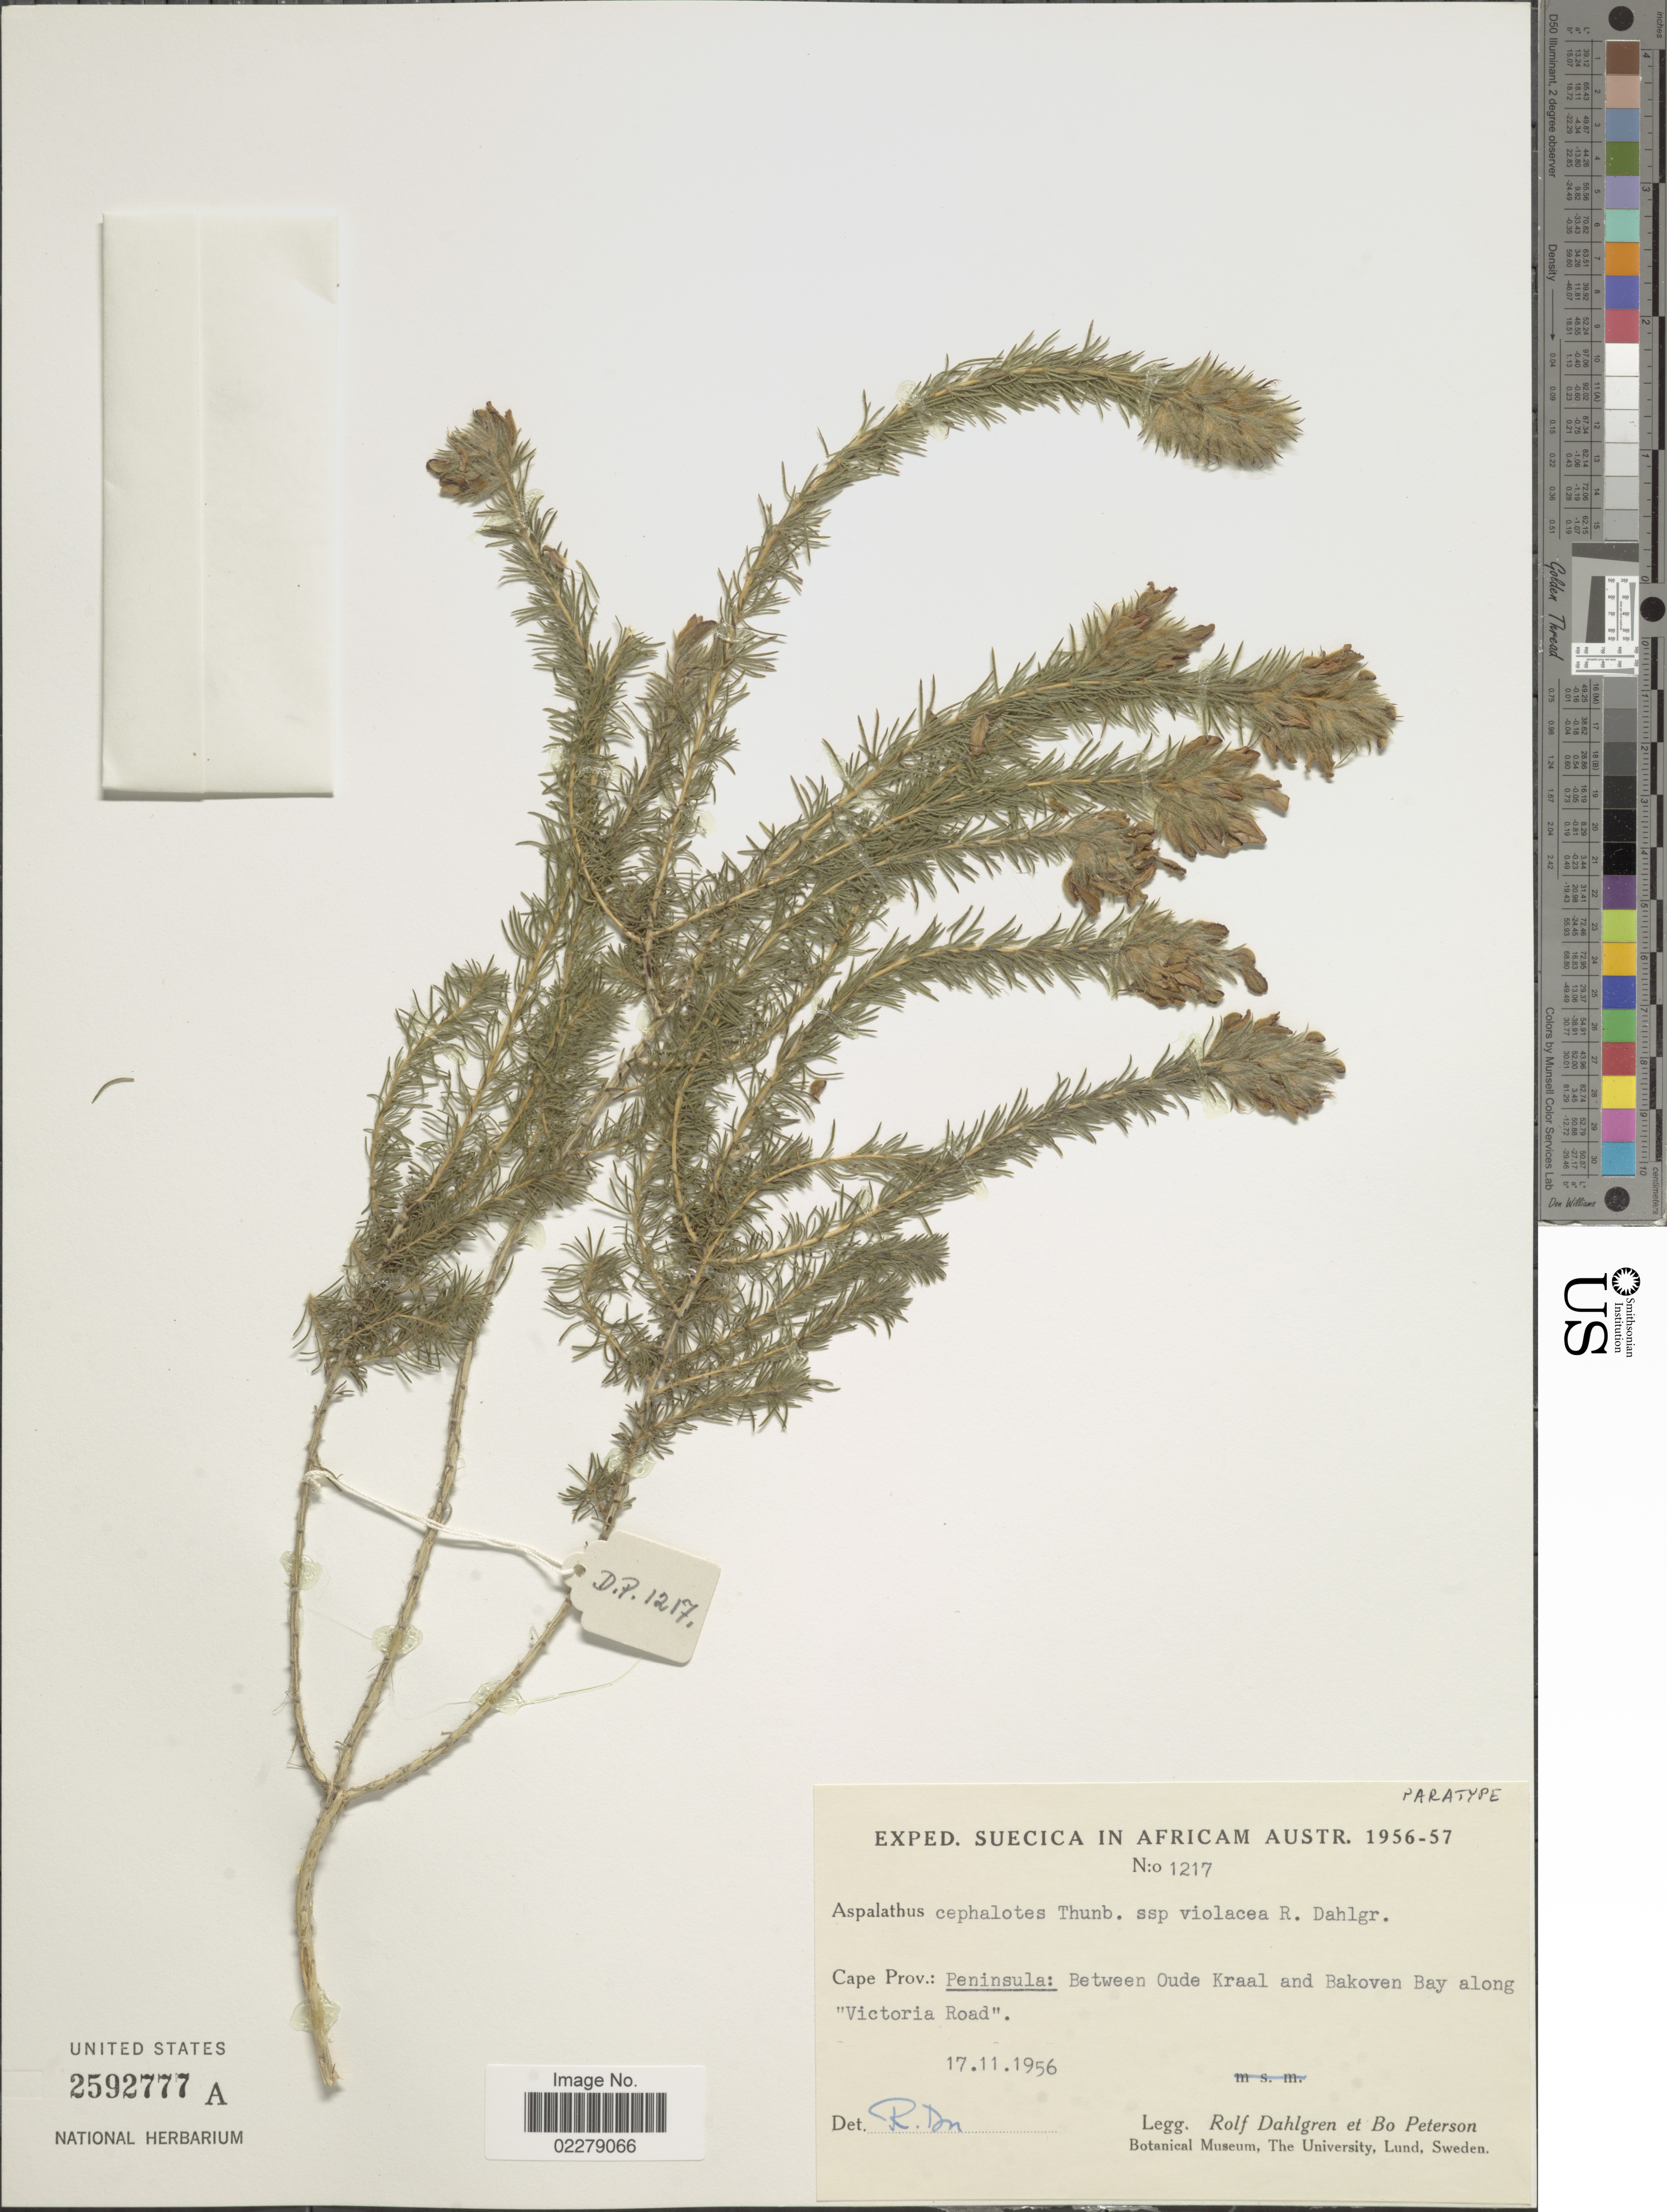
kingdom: Plantae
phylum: Tracheophyta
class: Magnoliopsida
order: Fabales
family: Fabaceae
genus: Aspalathus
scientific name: Aspalathus cephalotes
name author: Thunb.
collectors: R. Dahlgren & B. H. Peterson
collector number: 1217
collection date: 1956-11-17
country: South Africa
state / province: Western Cape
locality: Peninsula: Between Oude Kraal and Bakoven Bay along "Victoria Road"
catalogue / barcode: US 2592777A